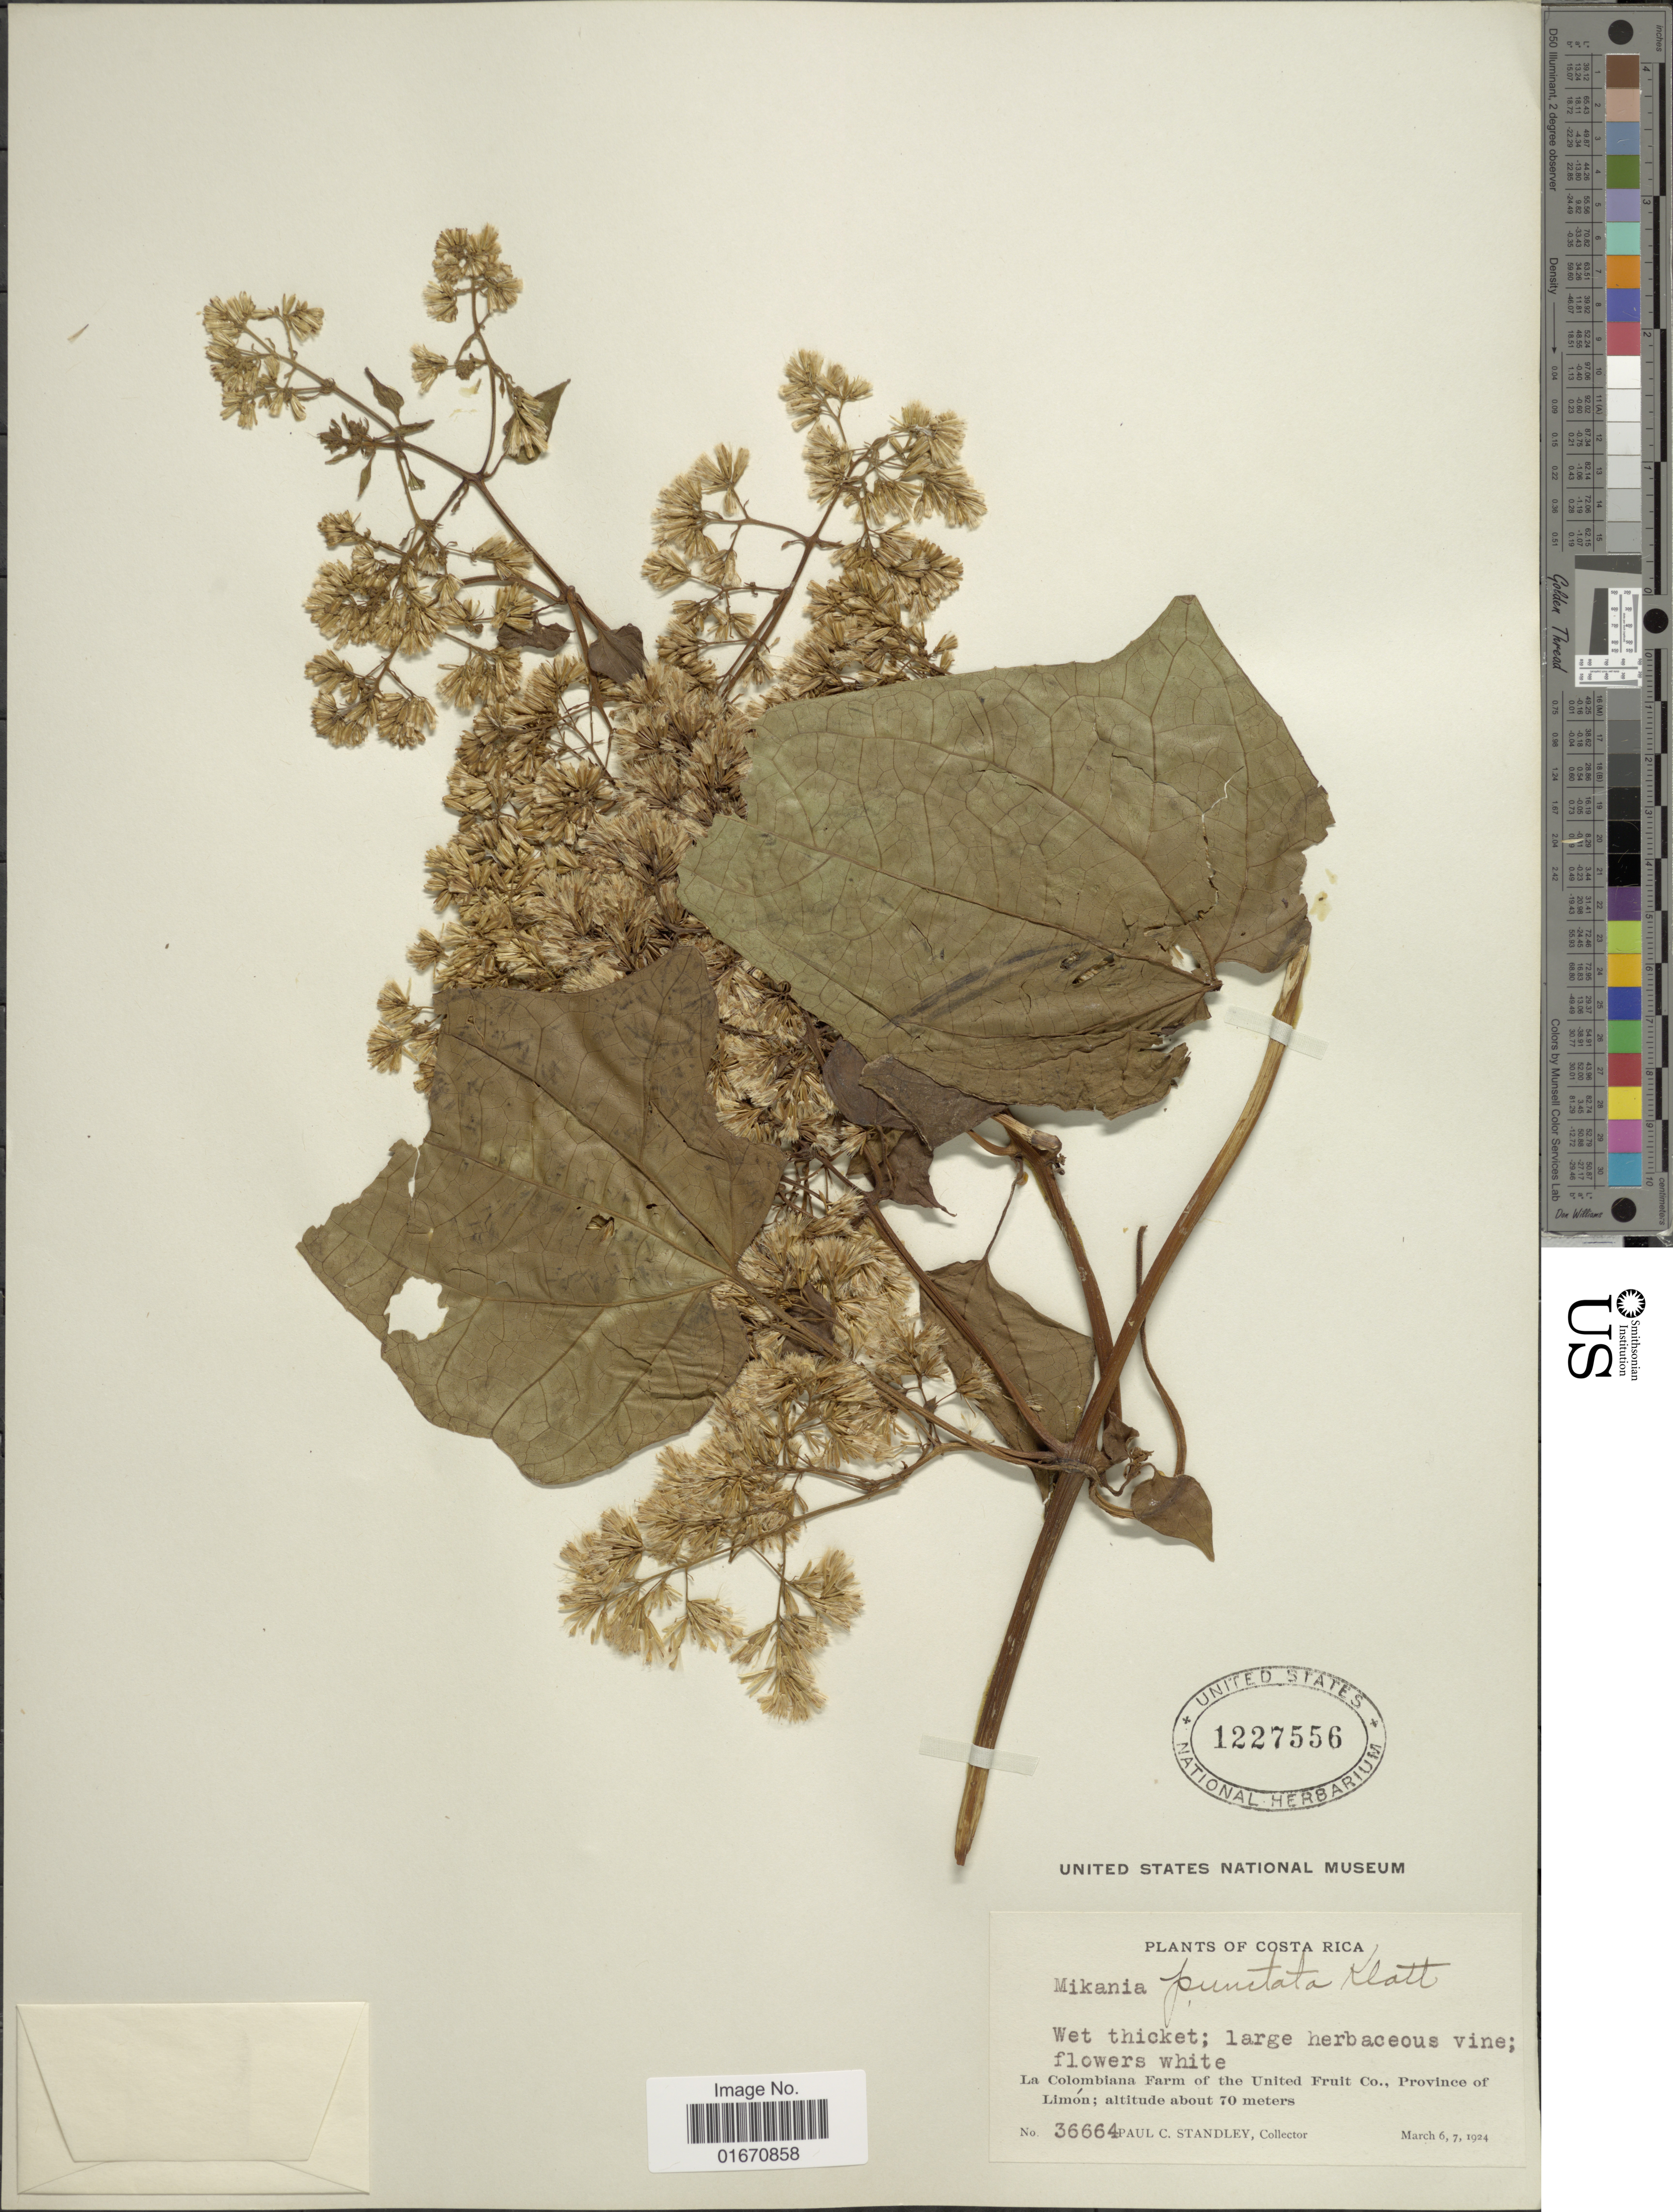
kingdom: Plantae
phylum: Tracheophyta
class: Magnoliopsida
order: Asterales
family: Asteraceae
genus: Mikania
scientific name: Mikania vitifolia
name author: DC.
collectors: P. C. Standley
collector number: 36664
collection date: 1924-03-06/1924-03-07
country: Costa Rica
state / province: Limón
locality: La Colombiana Farm of the United Fruit Co.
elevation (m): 70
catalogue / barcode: US 1227556